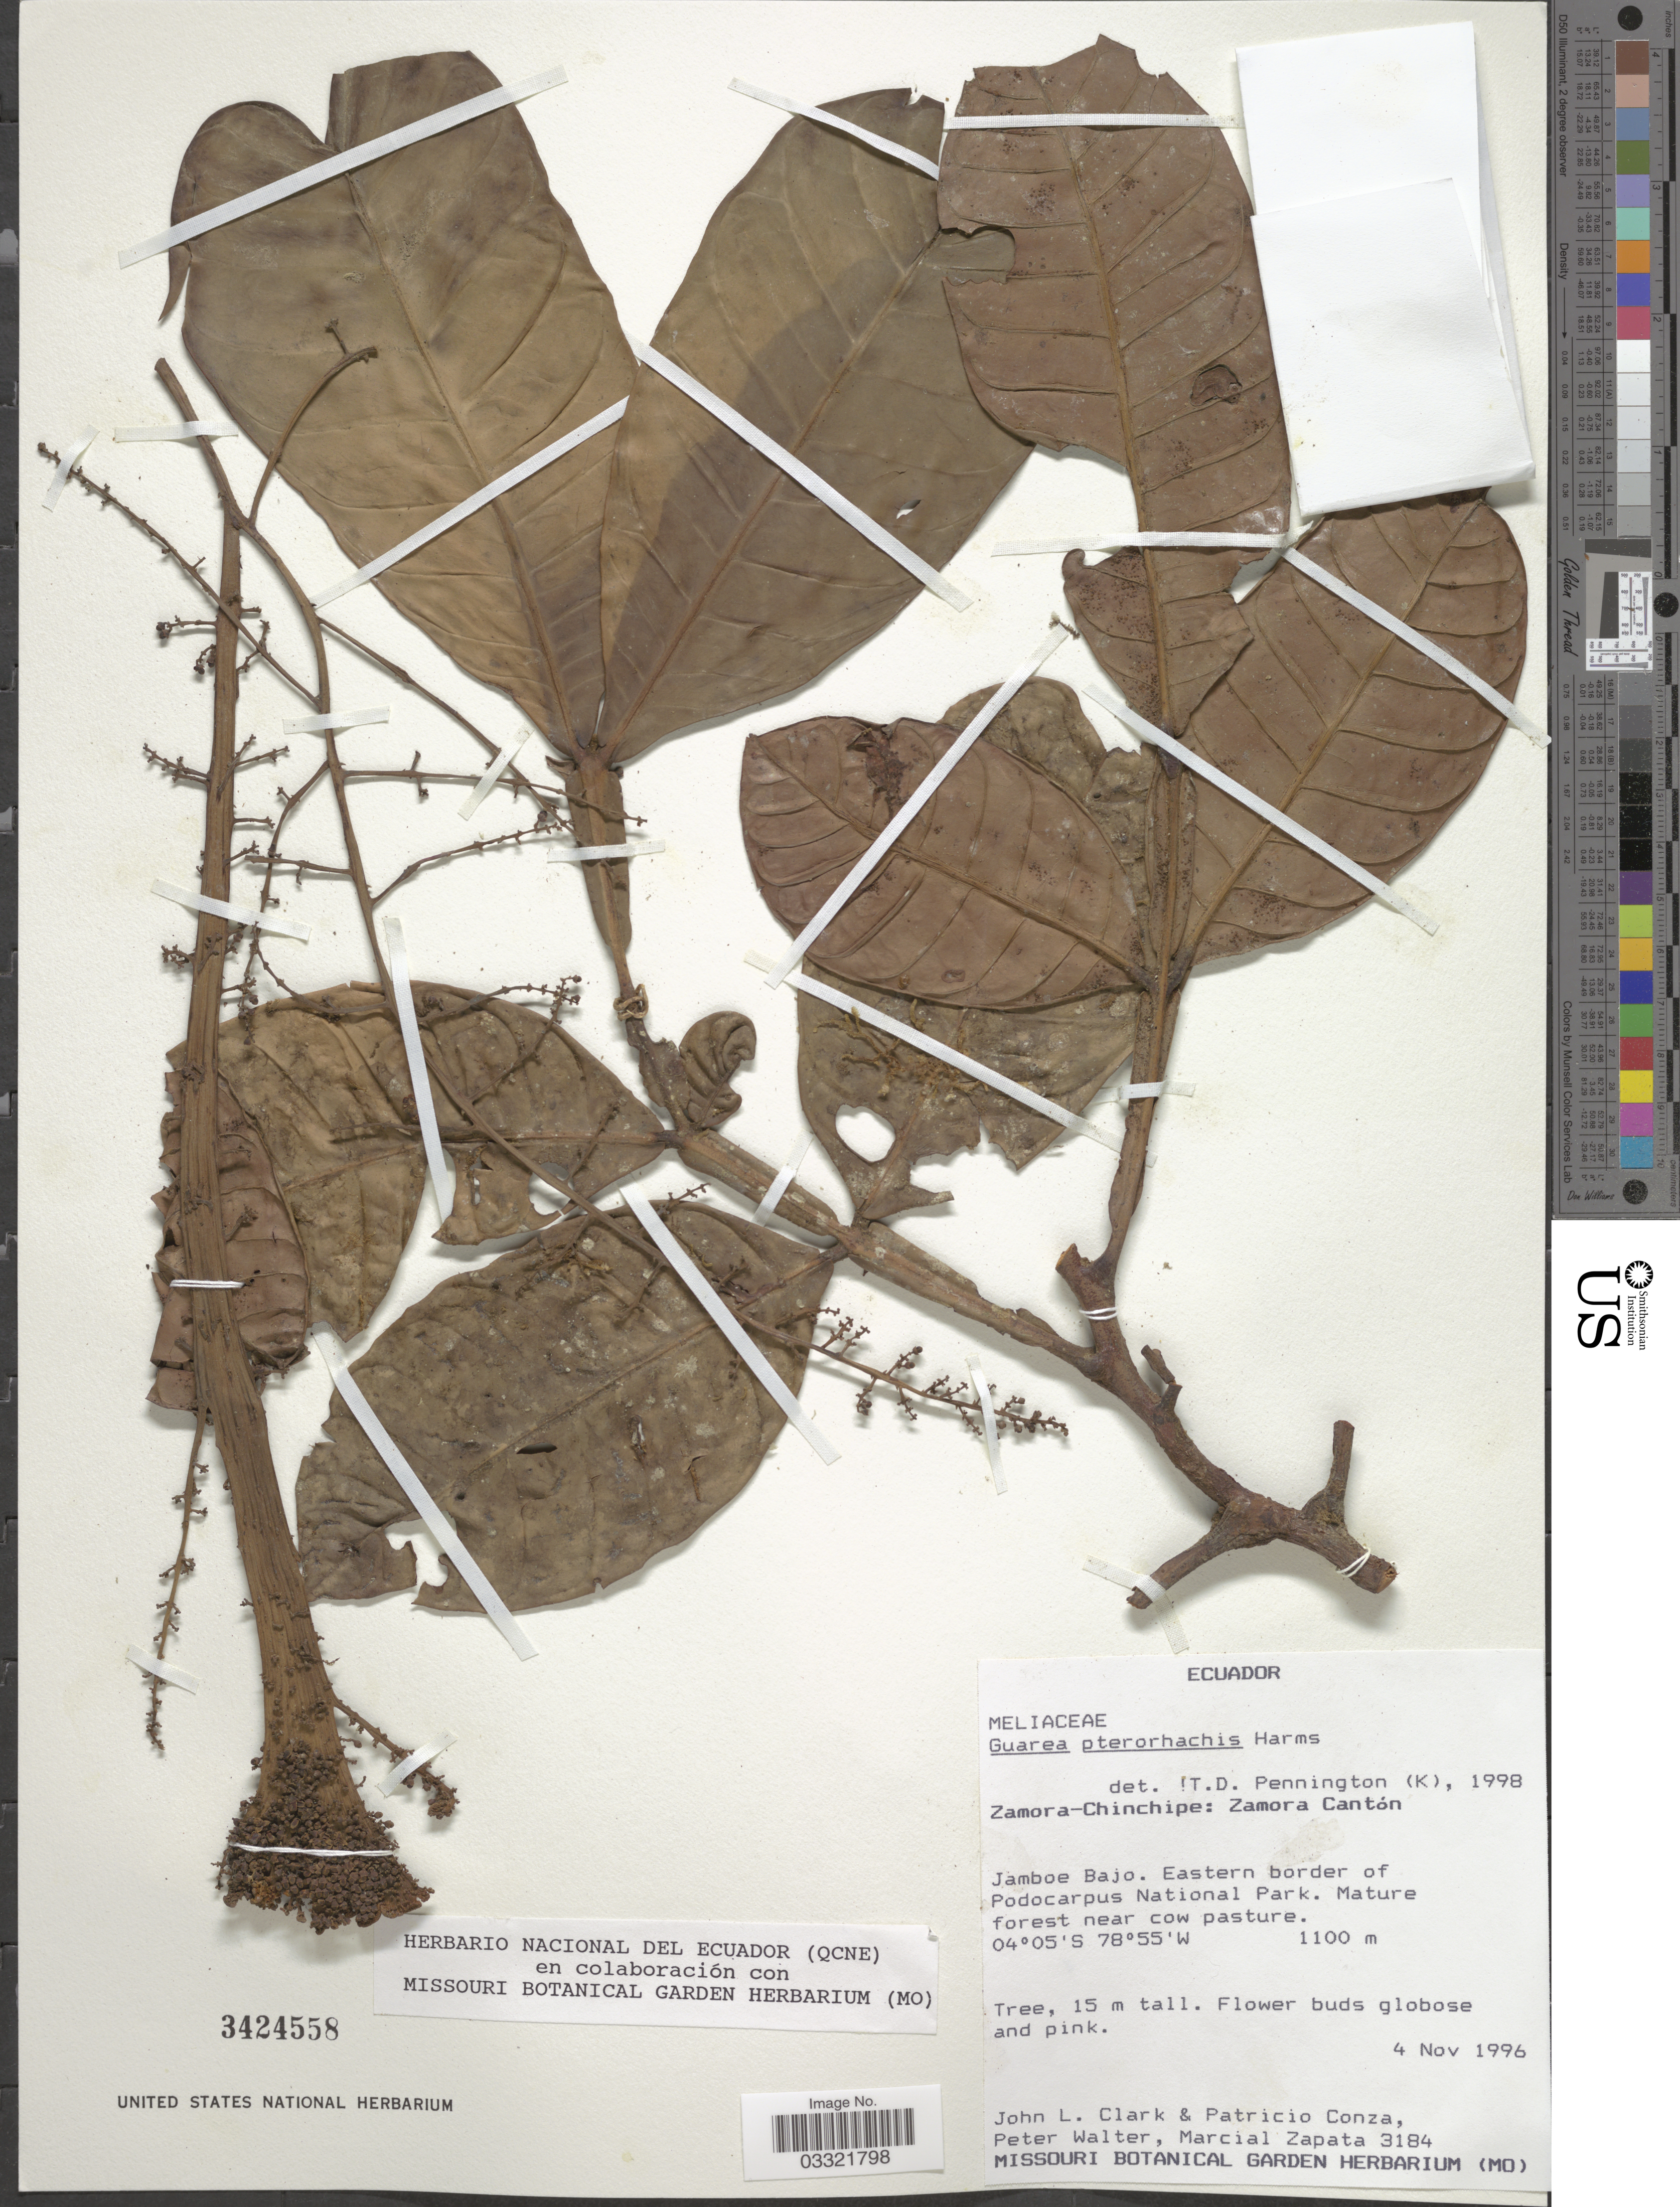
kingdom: Plantae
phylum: Tracheophyta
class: Magnoliopsida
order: Sapindales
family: Meliaceae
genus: Guarea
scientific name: Guarea pterorhachis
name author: Harms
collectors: J. L. Clark, P. Conza, P. Walter & M. Zapata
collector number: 3184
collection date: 1996-11-04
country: Ecuador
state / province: Zamora-Chinchipe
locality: Zamora Cantón. Jamboe Bajo. Eastern border of Podocarpus National Park.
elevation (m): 1100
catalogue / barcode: US 3424558